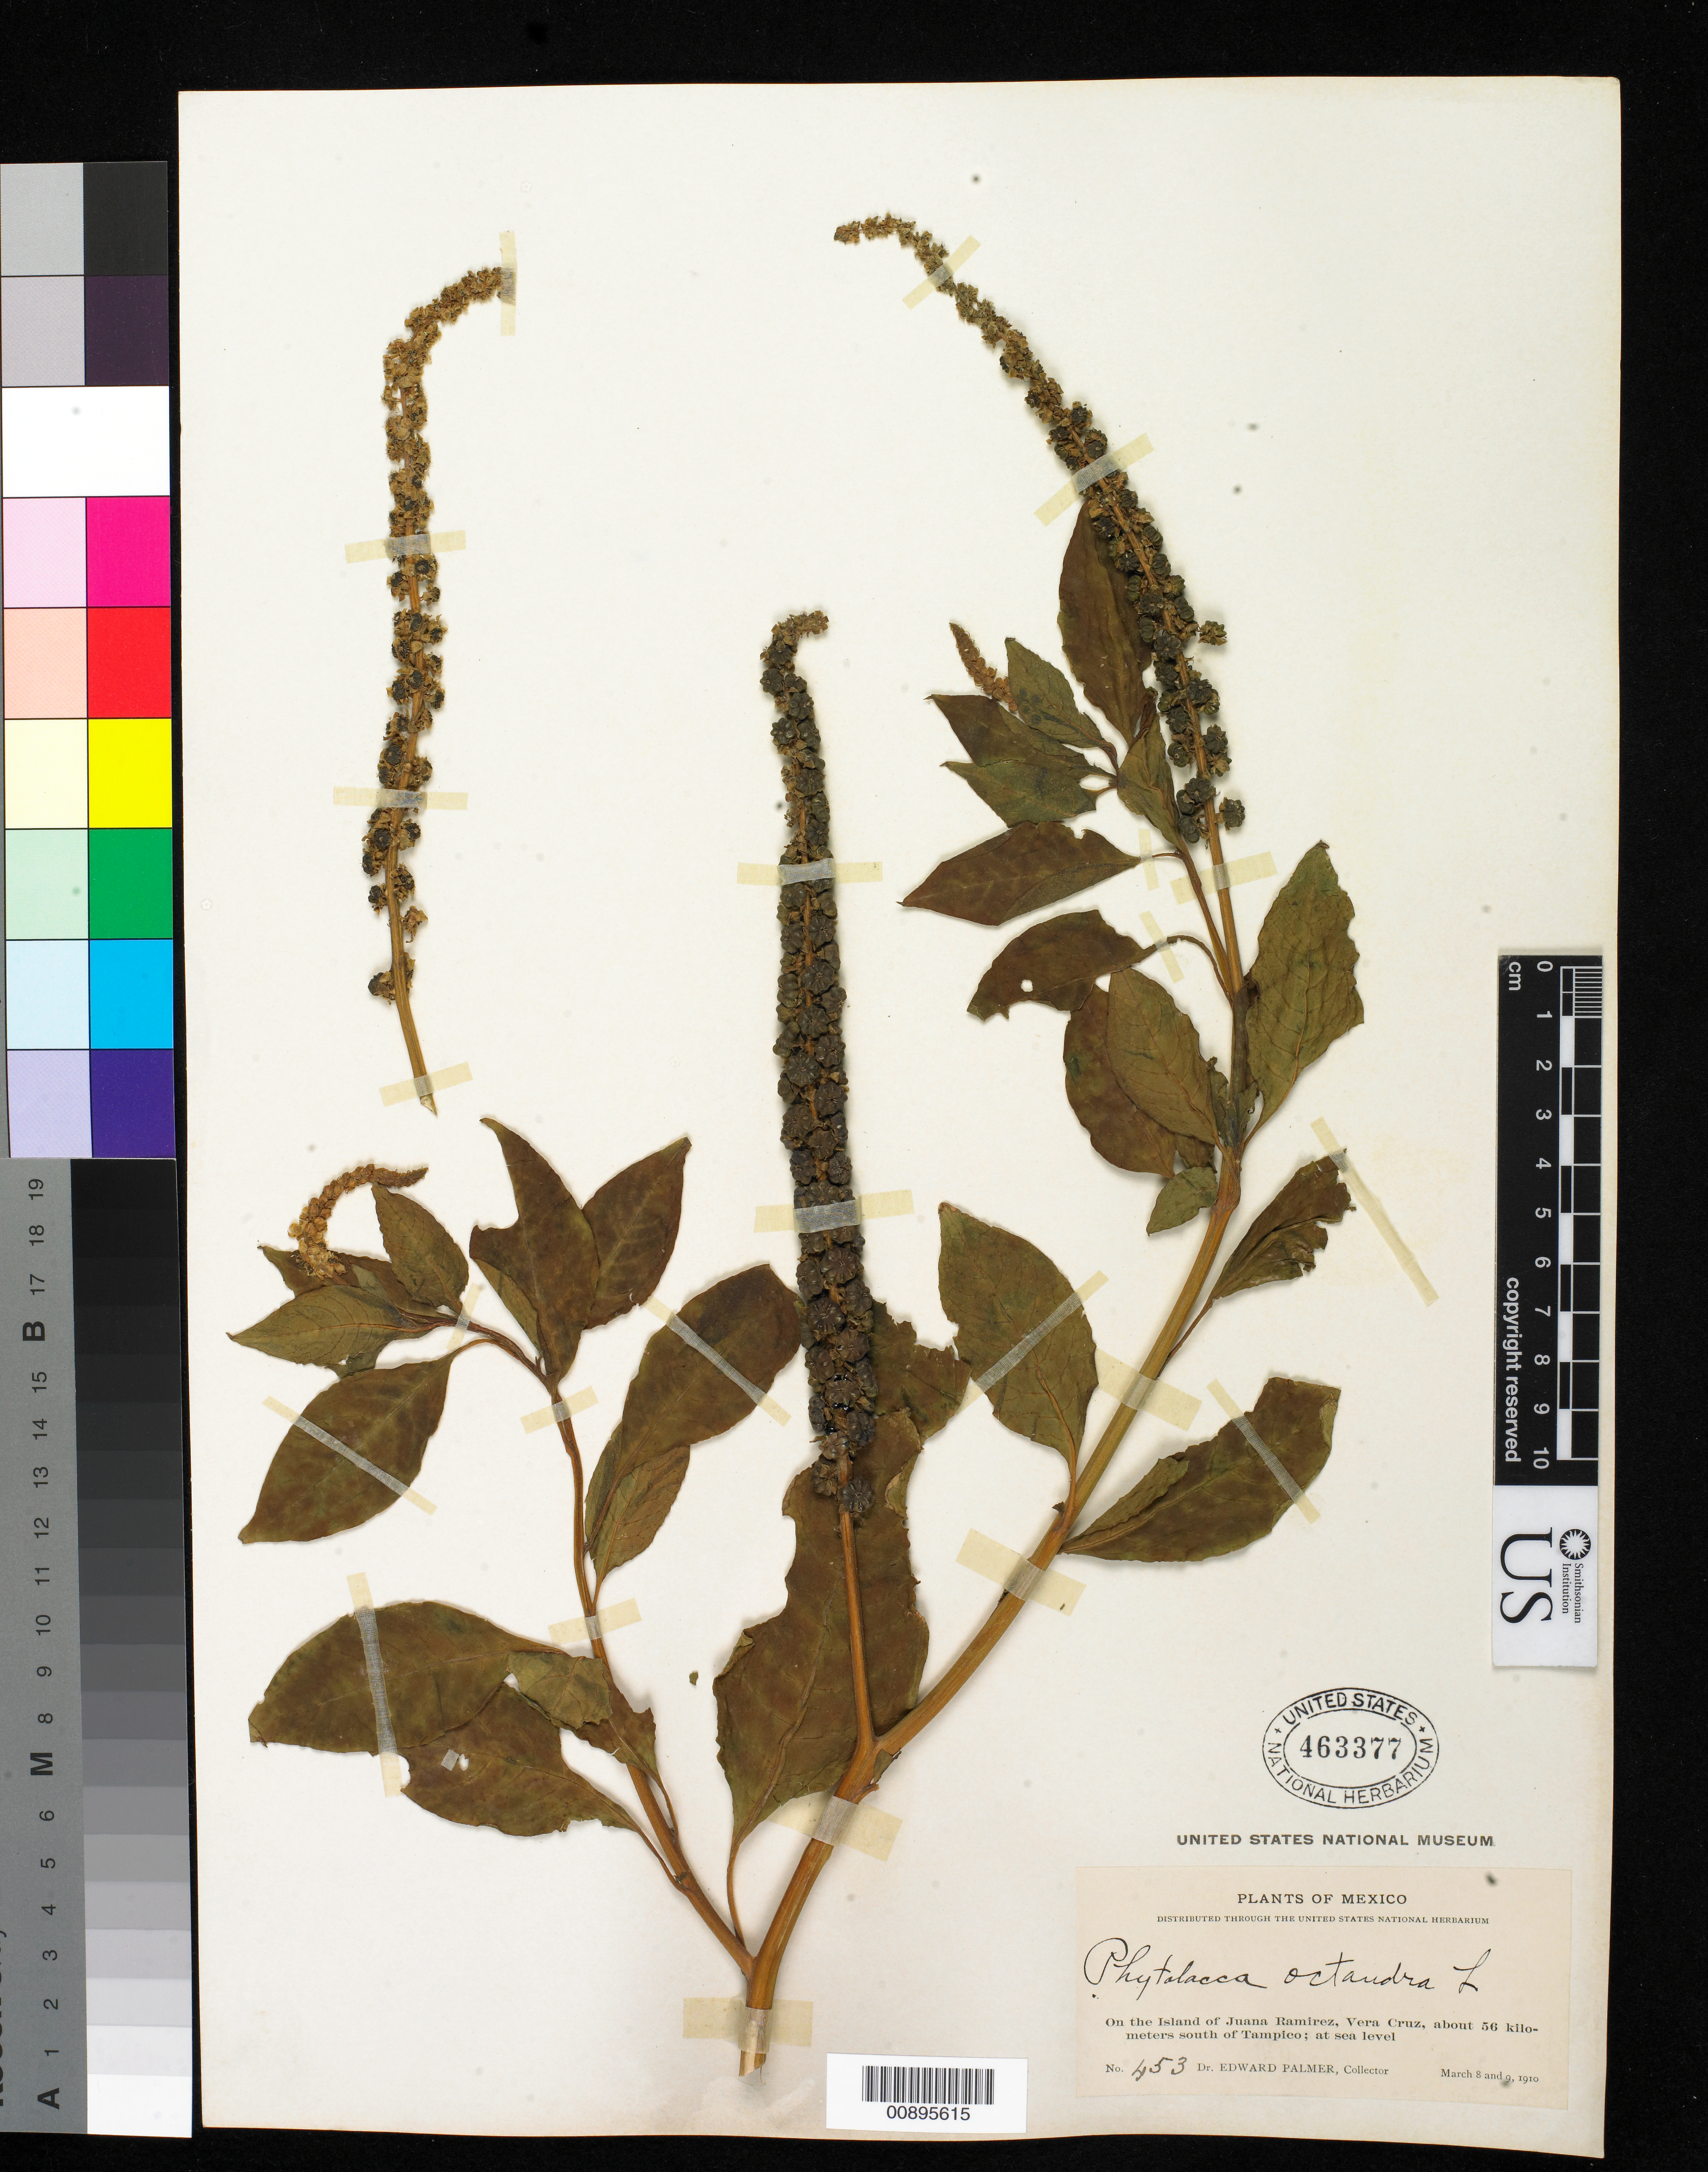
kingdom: Plantae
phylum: Tracheophyta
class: Magnoliopsida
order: Caryophyllales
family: Phytolaccaceae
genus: Phytolacca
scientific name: Phytolacca octandra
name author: L.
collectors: E. Palmer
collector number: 453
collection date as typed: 08 Mar 1910 to 09 Mar 1910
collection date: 1910-03-08/1910-03-09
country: Mexico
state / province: Veracruz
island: Juana Ramírez I.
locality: On the Island of Juana Ramírez, Veracruz, about 56 kilometers south of Tampico.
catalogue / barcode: US 463377